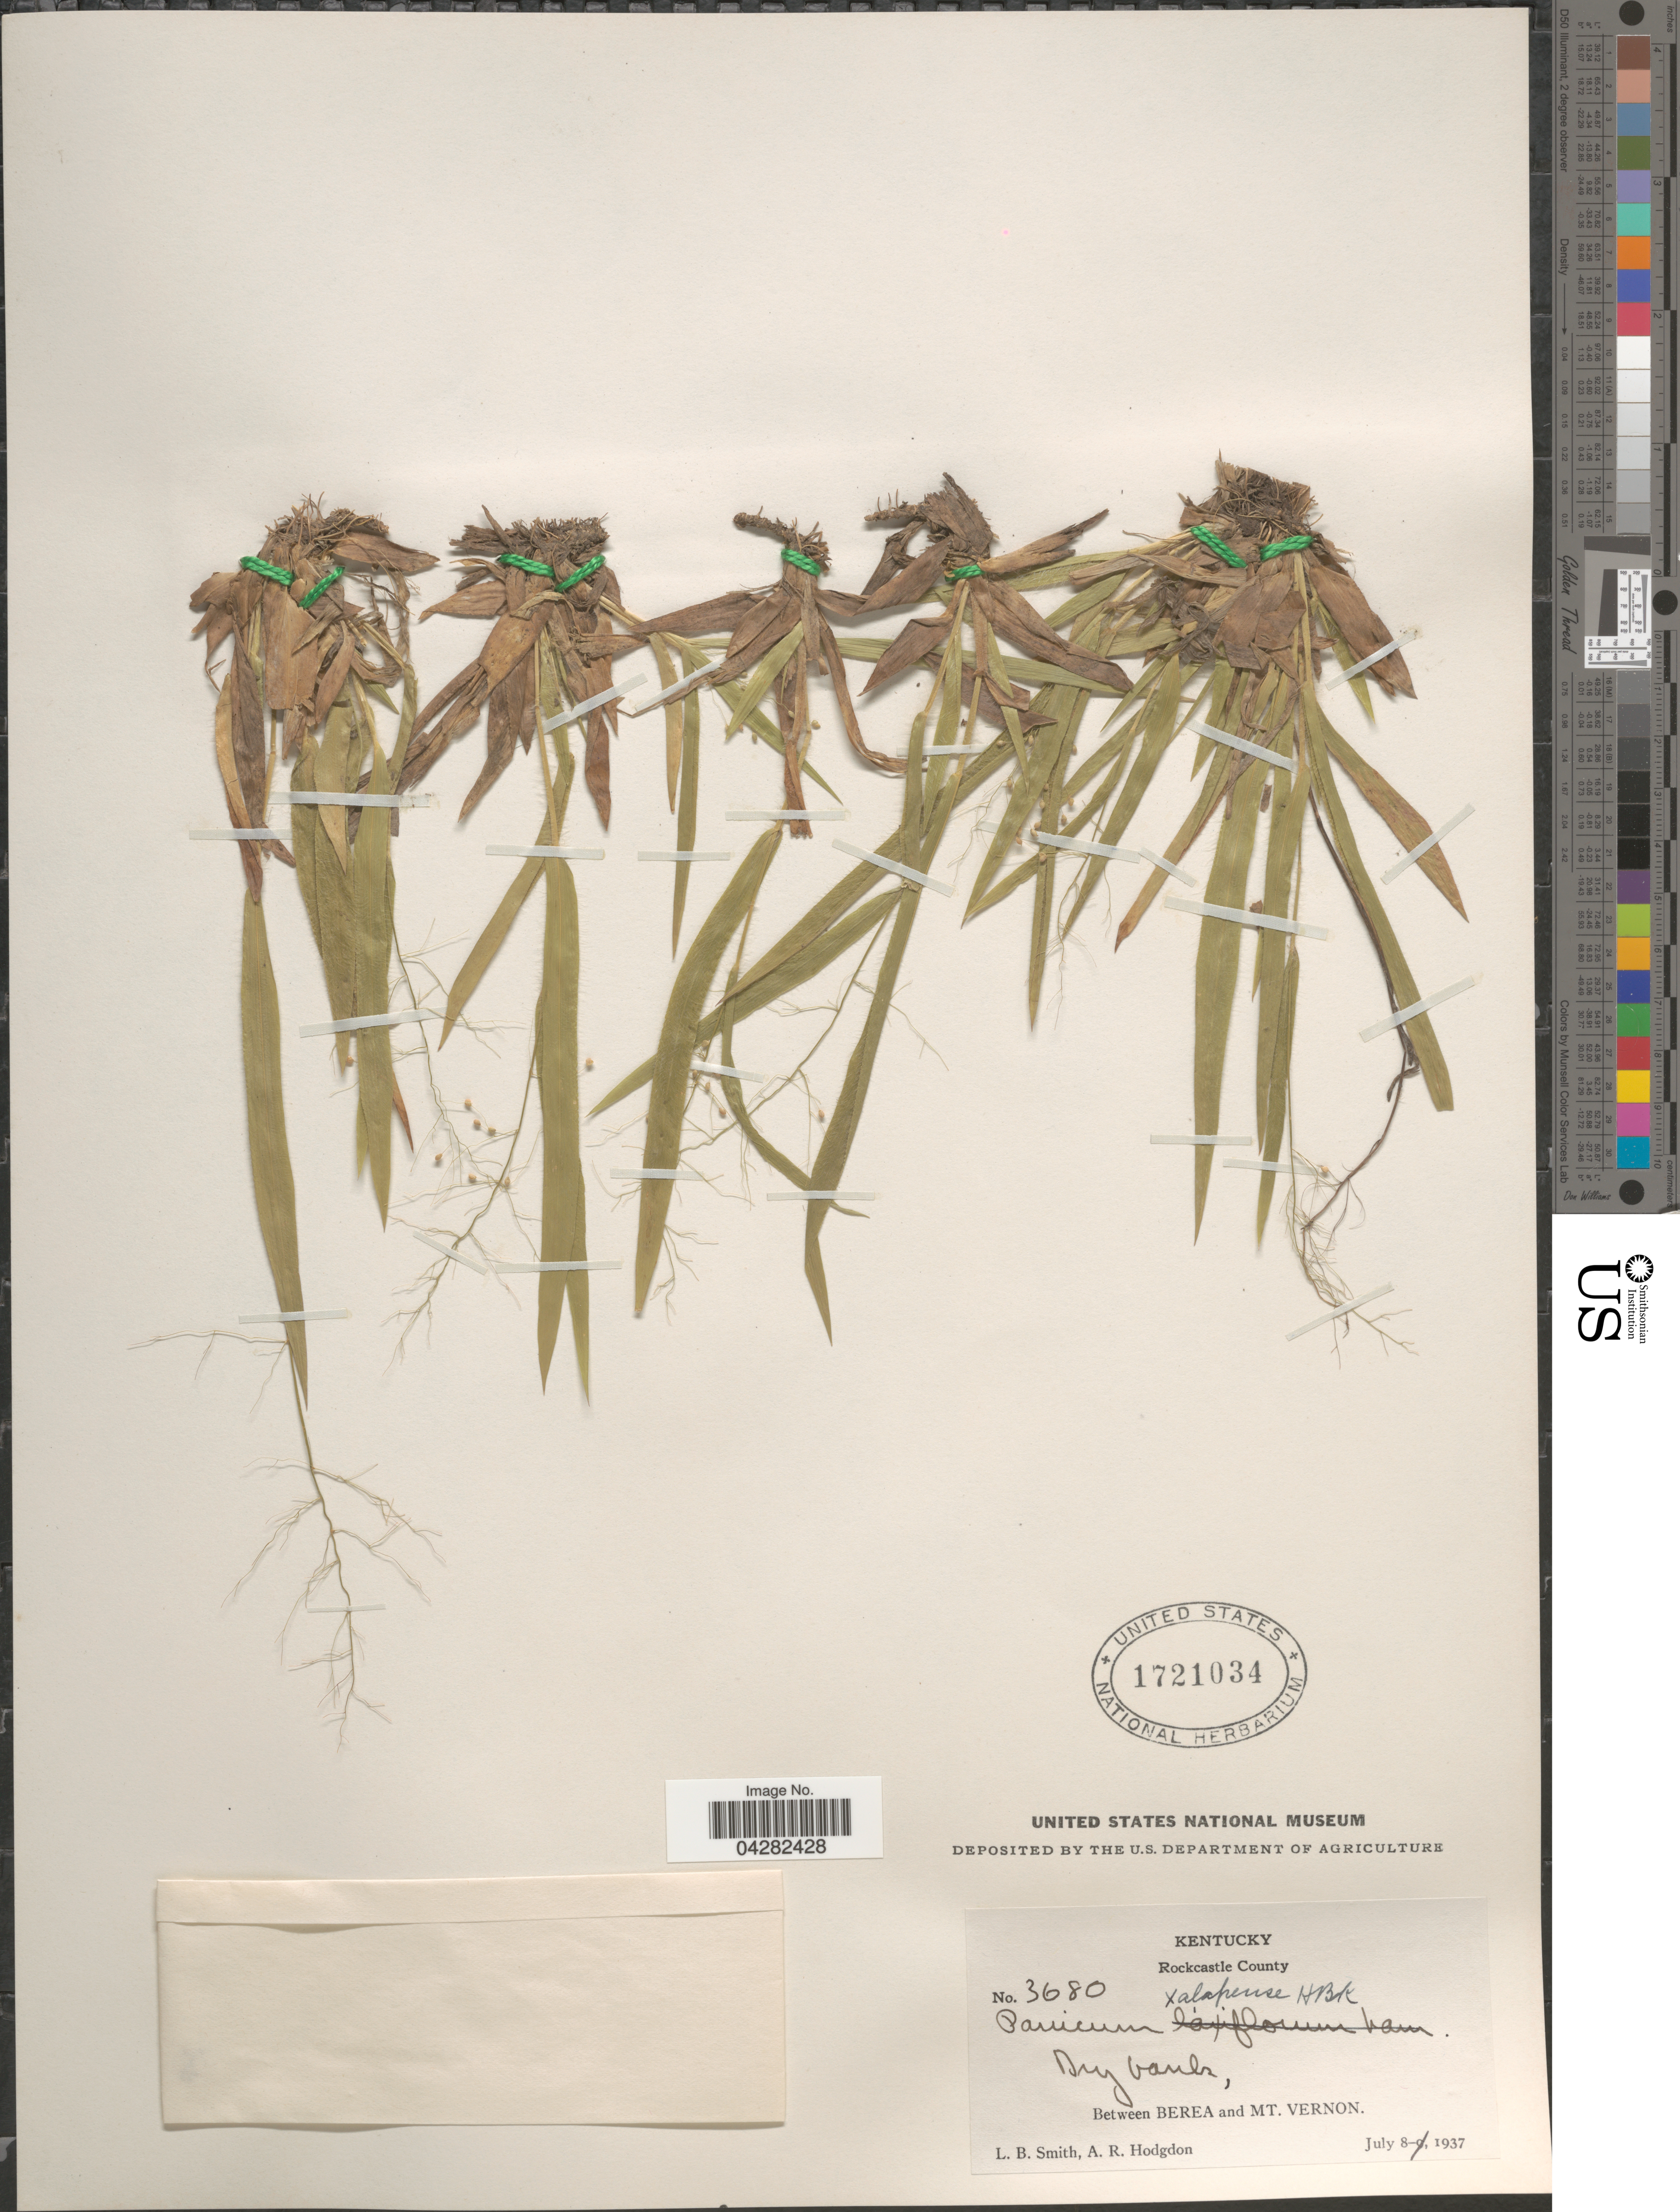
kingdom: Plantae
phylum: Tracheophyta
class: Liliopsida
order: Poales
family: Poaceae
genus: Dichanthelium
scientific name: Dichanthelium laxiflorum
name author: (Lam.) Gould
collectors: L. Smith & A. R. Hodgdon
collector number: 3680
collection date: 1937-07-08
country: United States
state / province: Kentucky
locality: Rockcastle County. Between Berea and Mt. Vernon.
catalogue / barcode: US 1721034